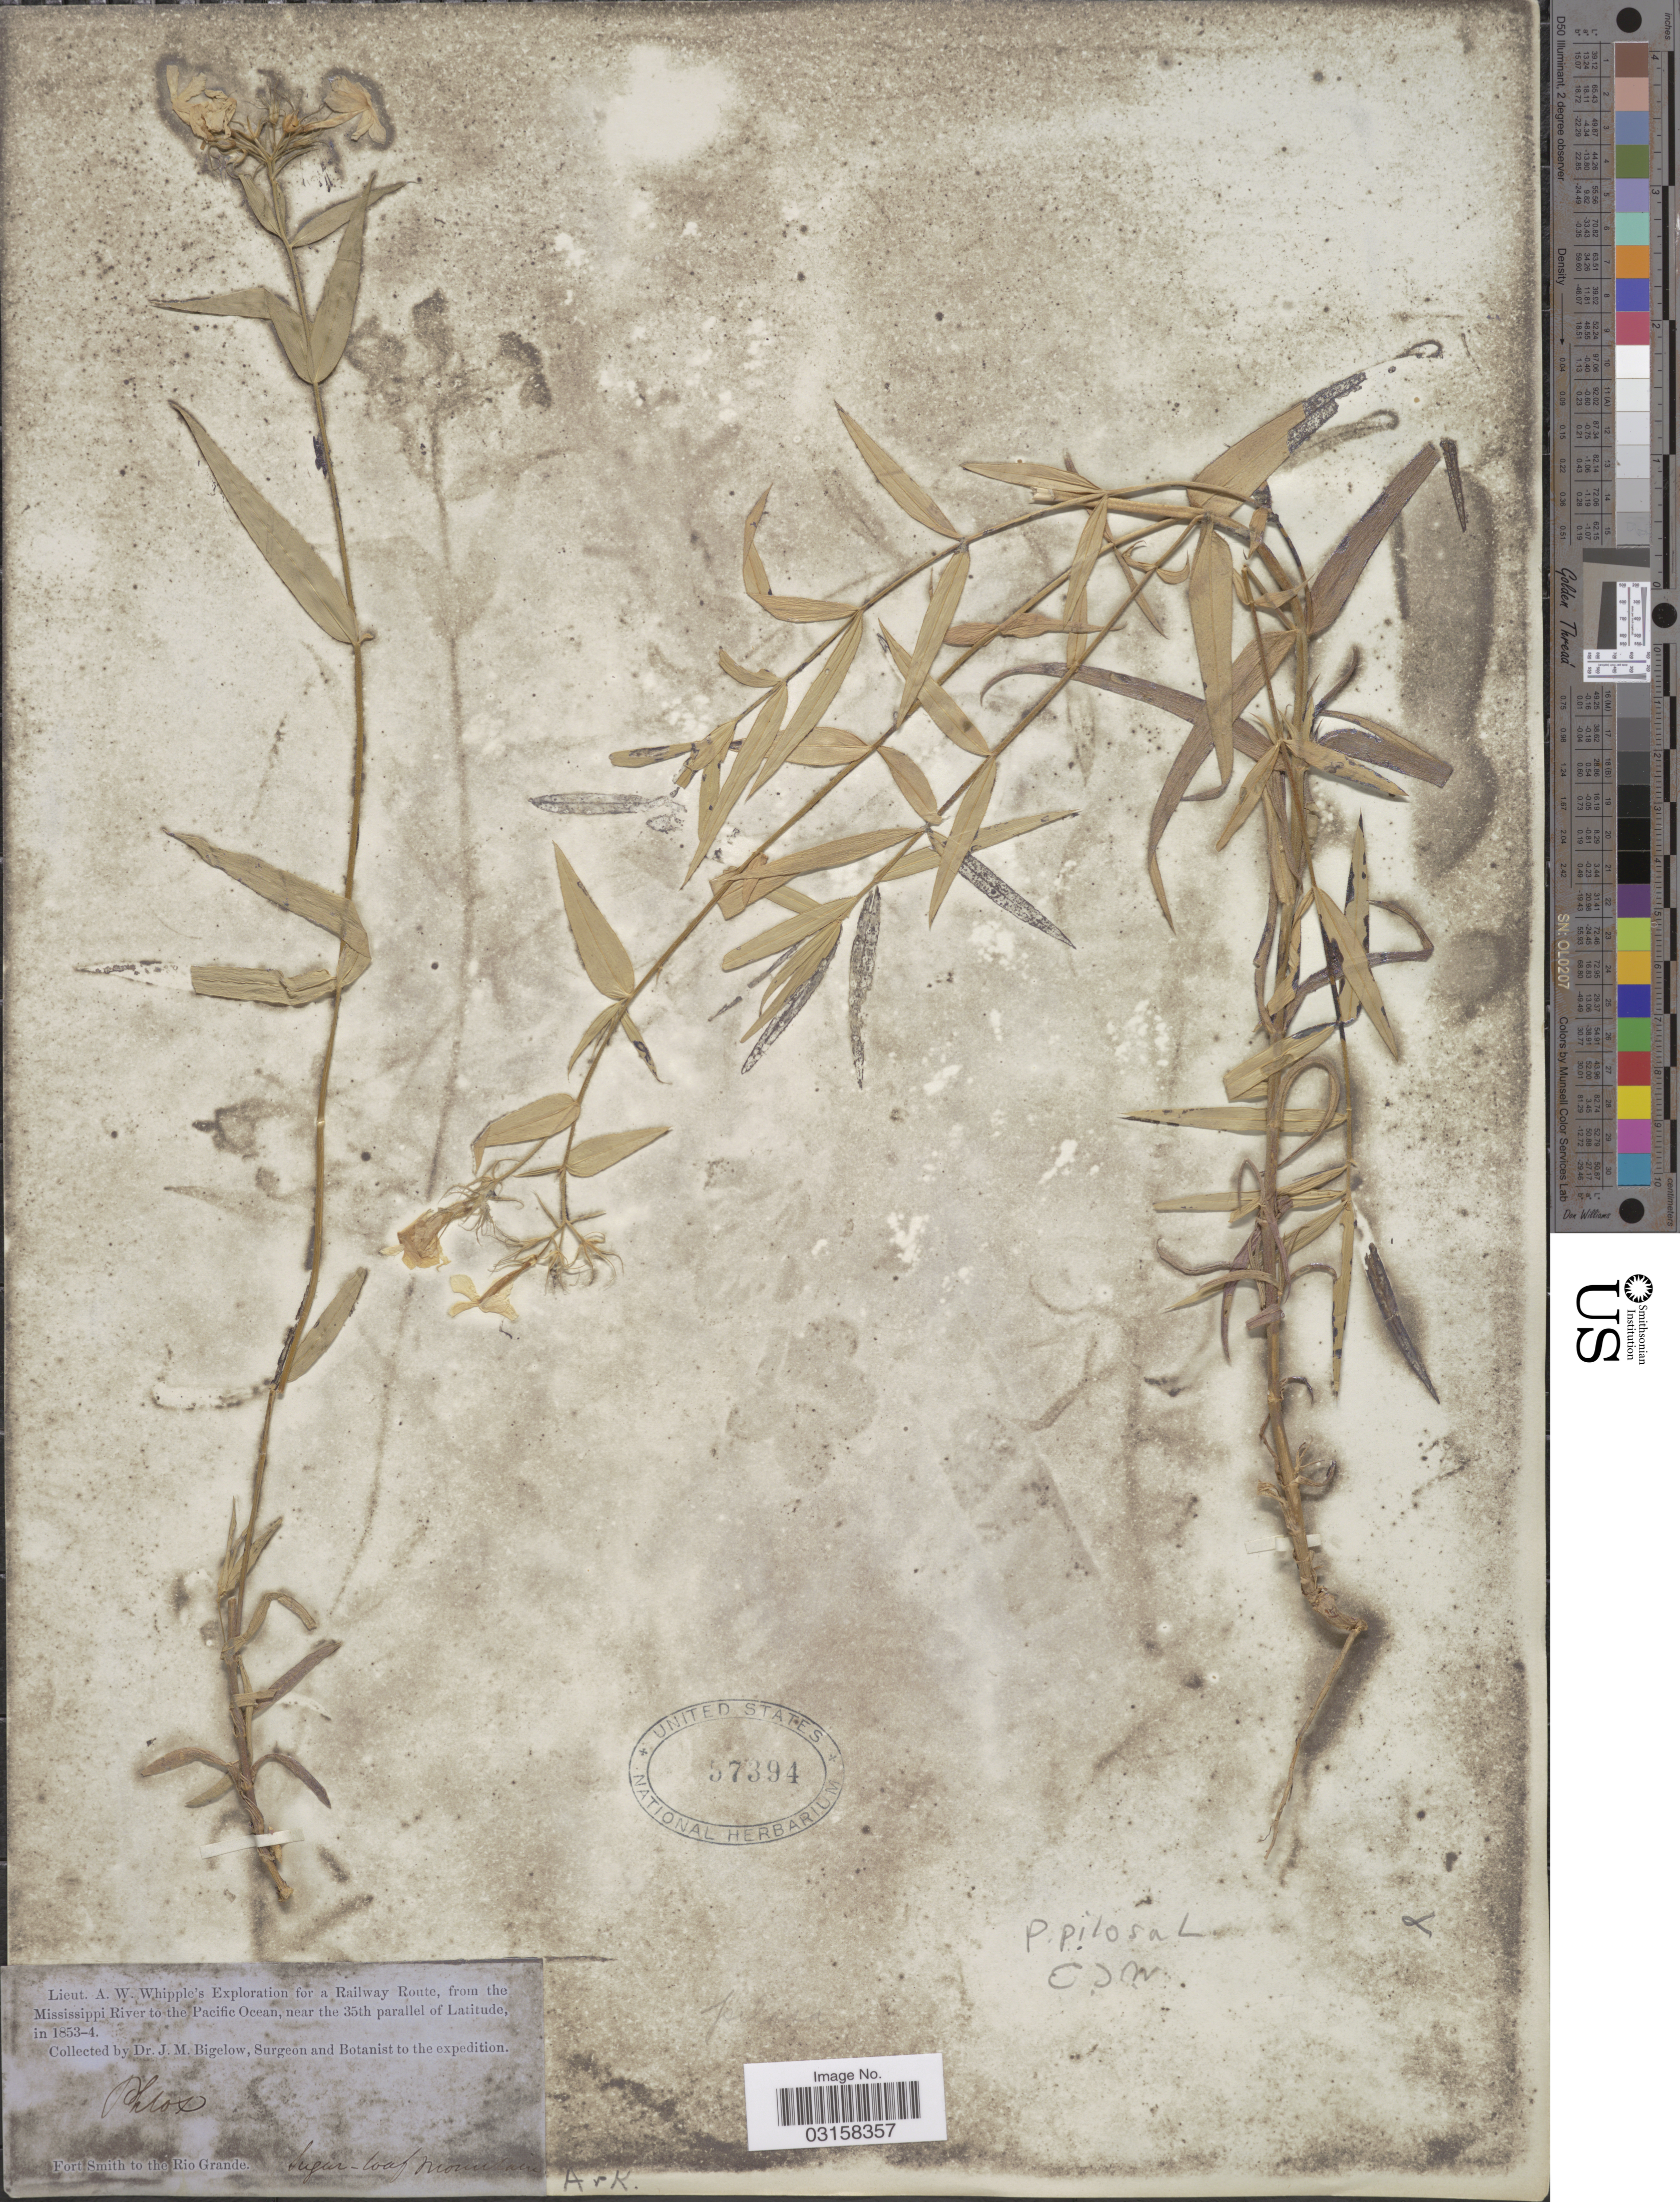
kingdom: Plantae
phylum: Tracheophyta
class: Magnoliopsida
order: Ericales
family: Polemoniaceae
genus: Phlox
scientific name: Phlox pilosa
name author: L.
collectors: J. M. Bigelow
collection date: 1853/1854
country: United States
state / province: Arkansas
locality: From the Mississippi River to the Pacific Ocean. Fort Smith to the Rio Grande. Sugar-loaf mountain.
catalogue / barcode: US 57394